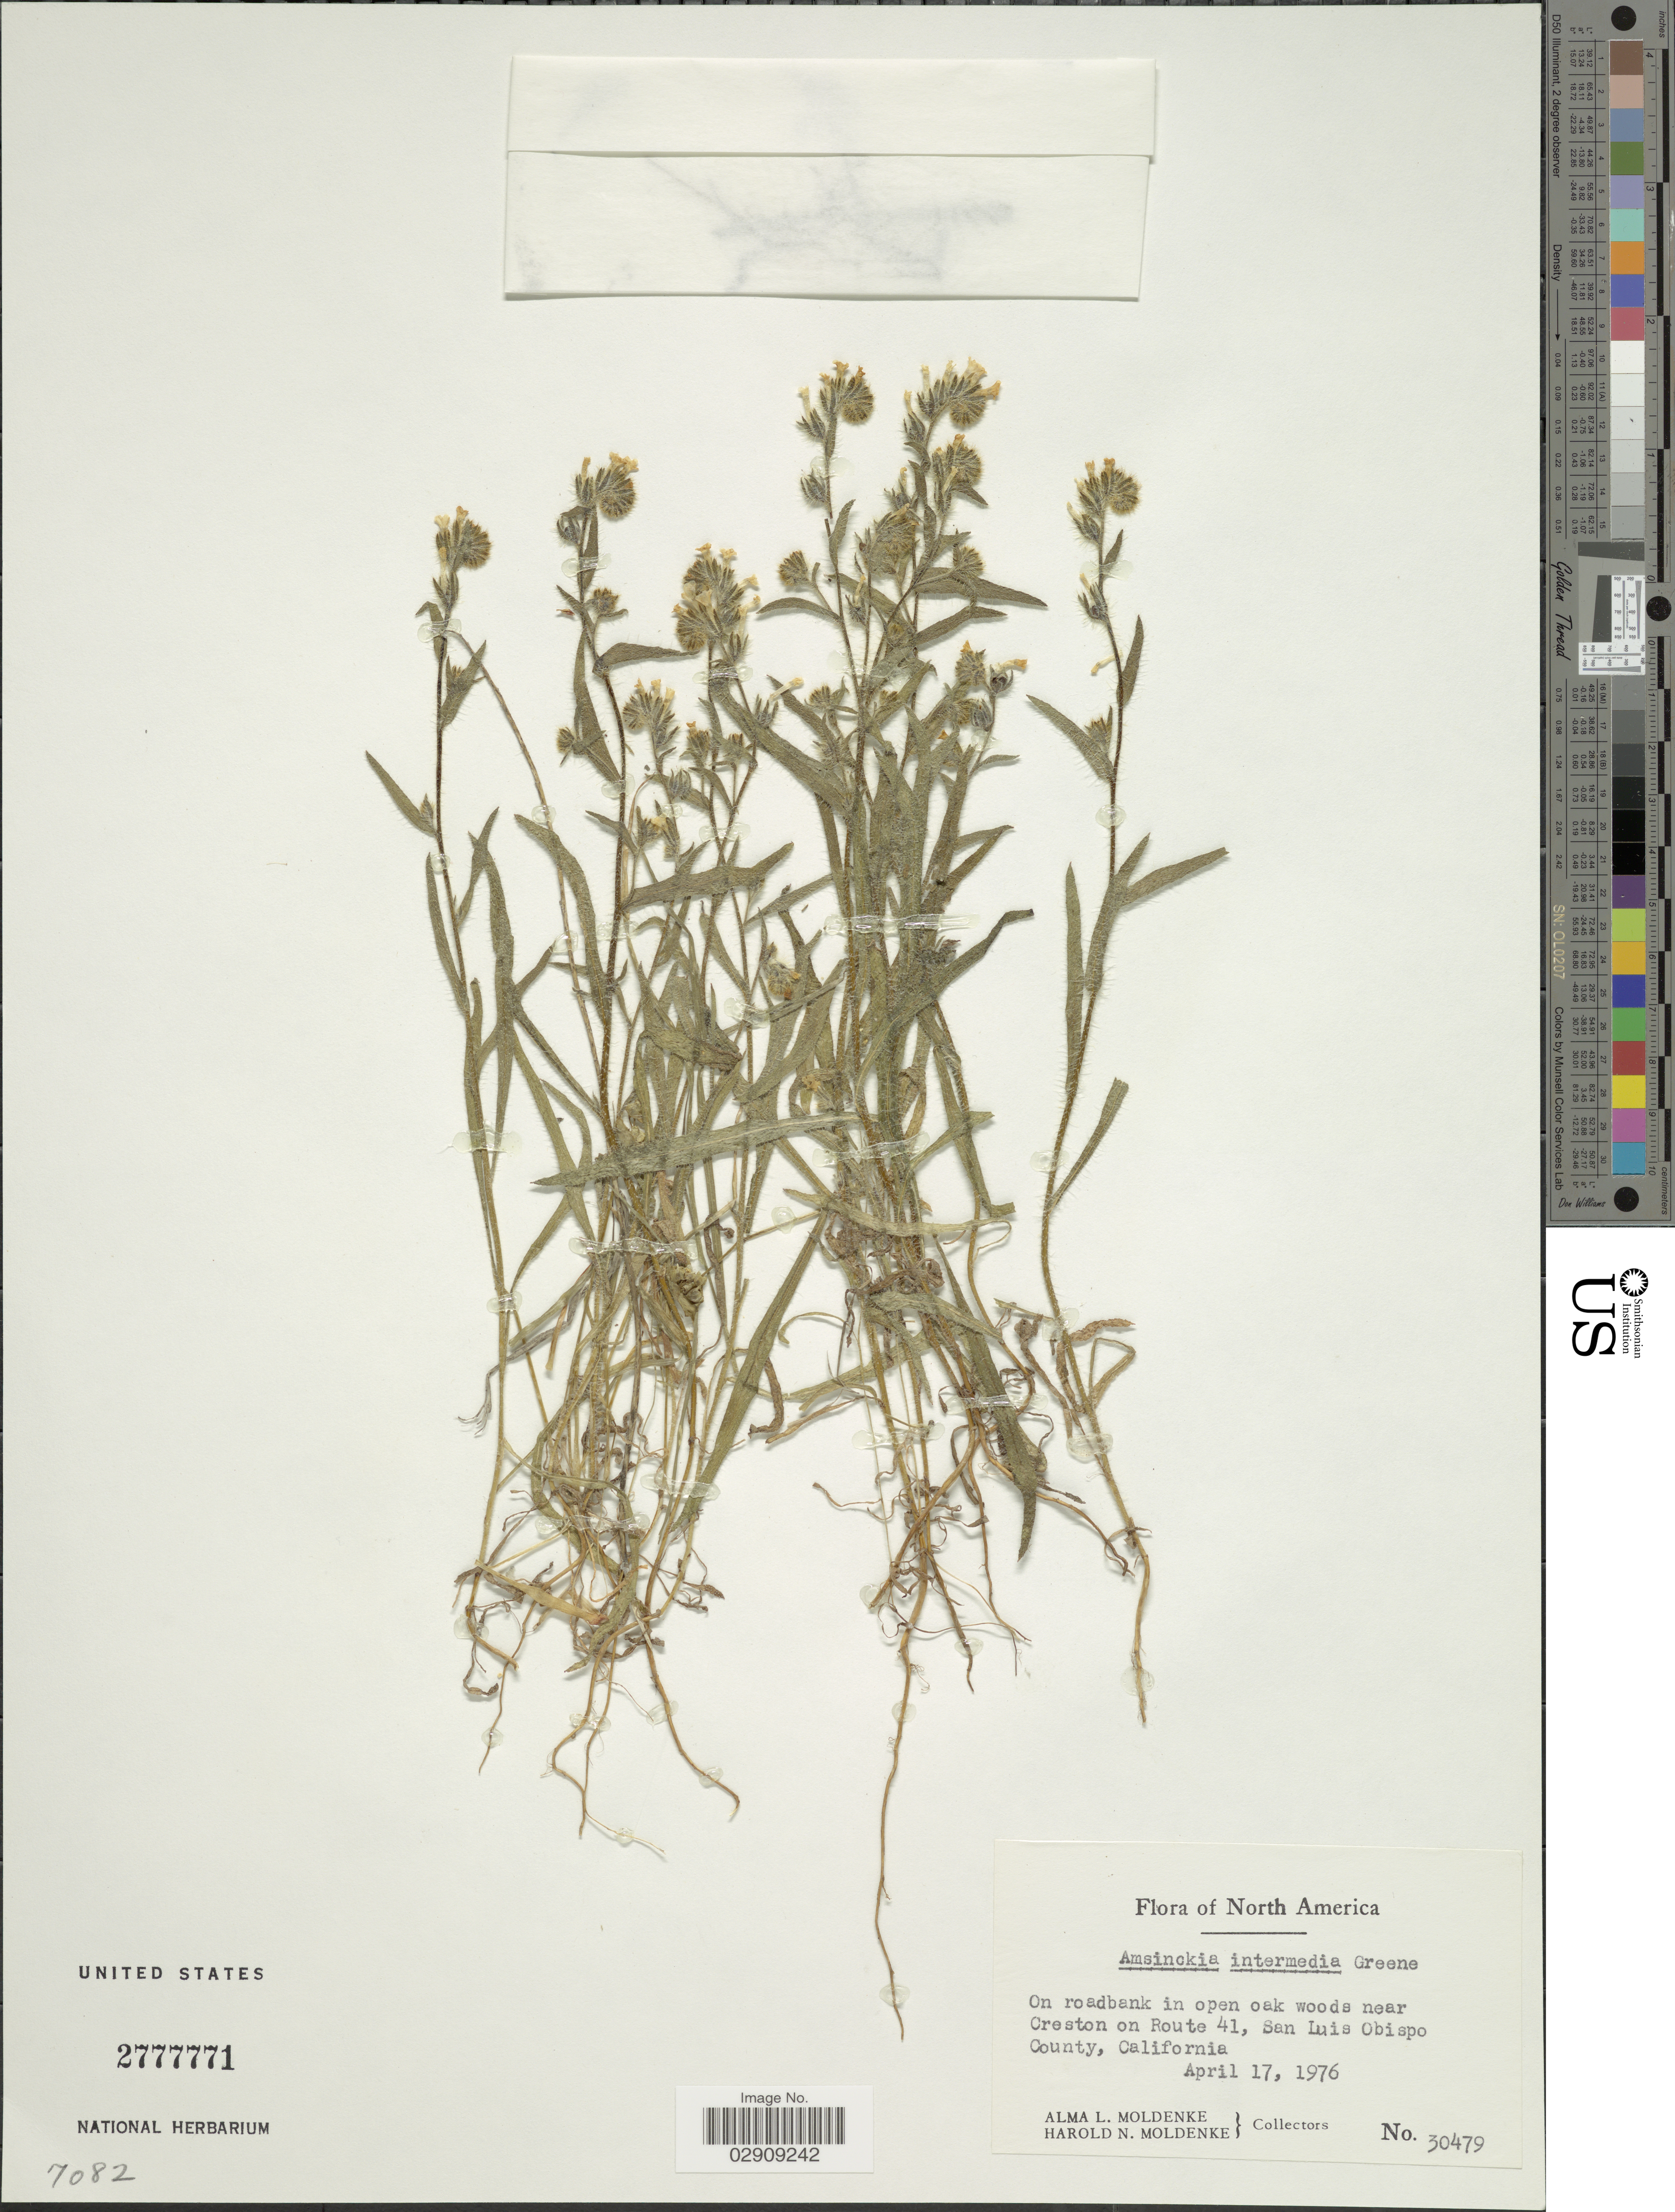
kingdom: Plantae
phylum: Tracheophyta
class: Magnoliopsida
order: Boraginales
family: Boraginaceae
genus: Amsinckia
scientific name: Amsinckia menziesii var. intermedia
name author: (Fisch. & C.A. Mey.) Ganders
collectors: A. L. Moldenke & H. N. Moldenke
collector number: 30479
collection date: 1976-04-17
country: United States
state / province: California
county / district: San Luis Obispo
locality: Oak woods near Creston on Route 41, San Luis Obispo County.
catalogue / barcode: US 2777771